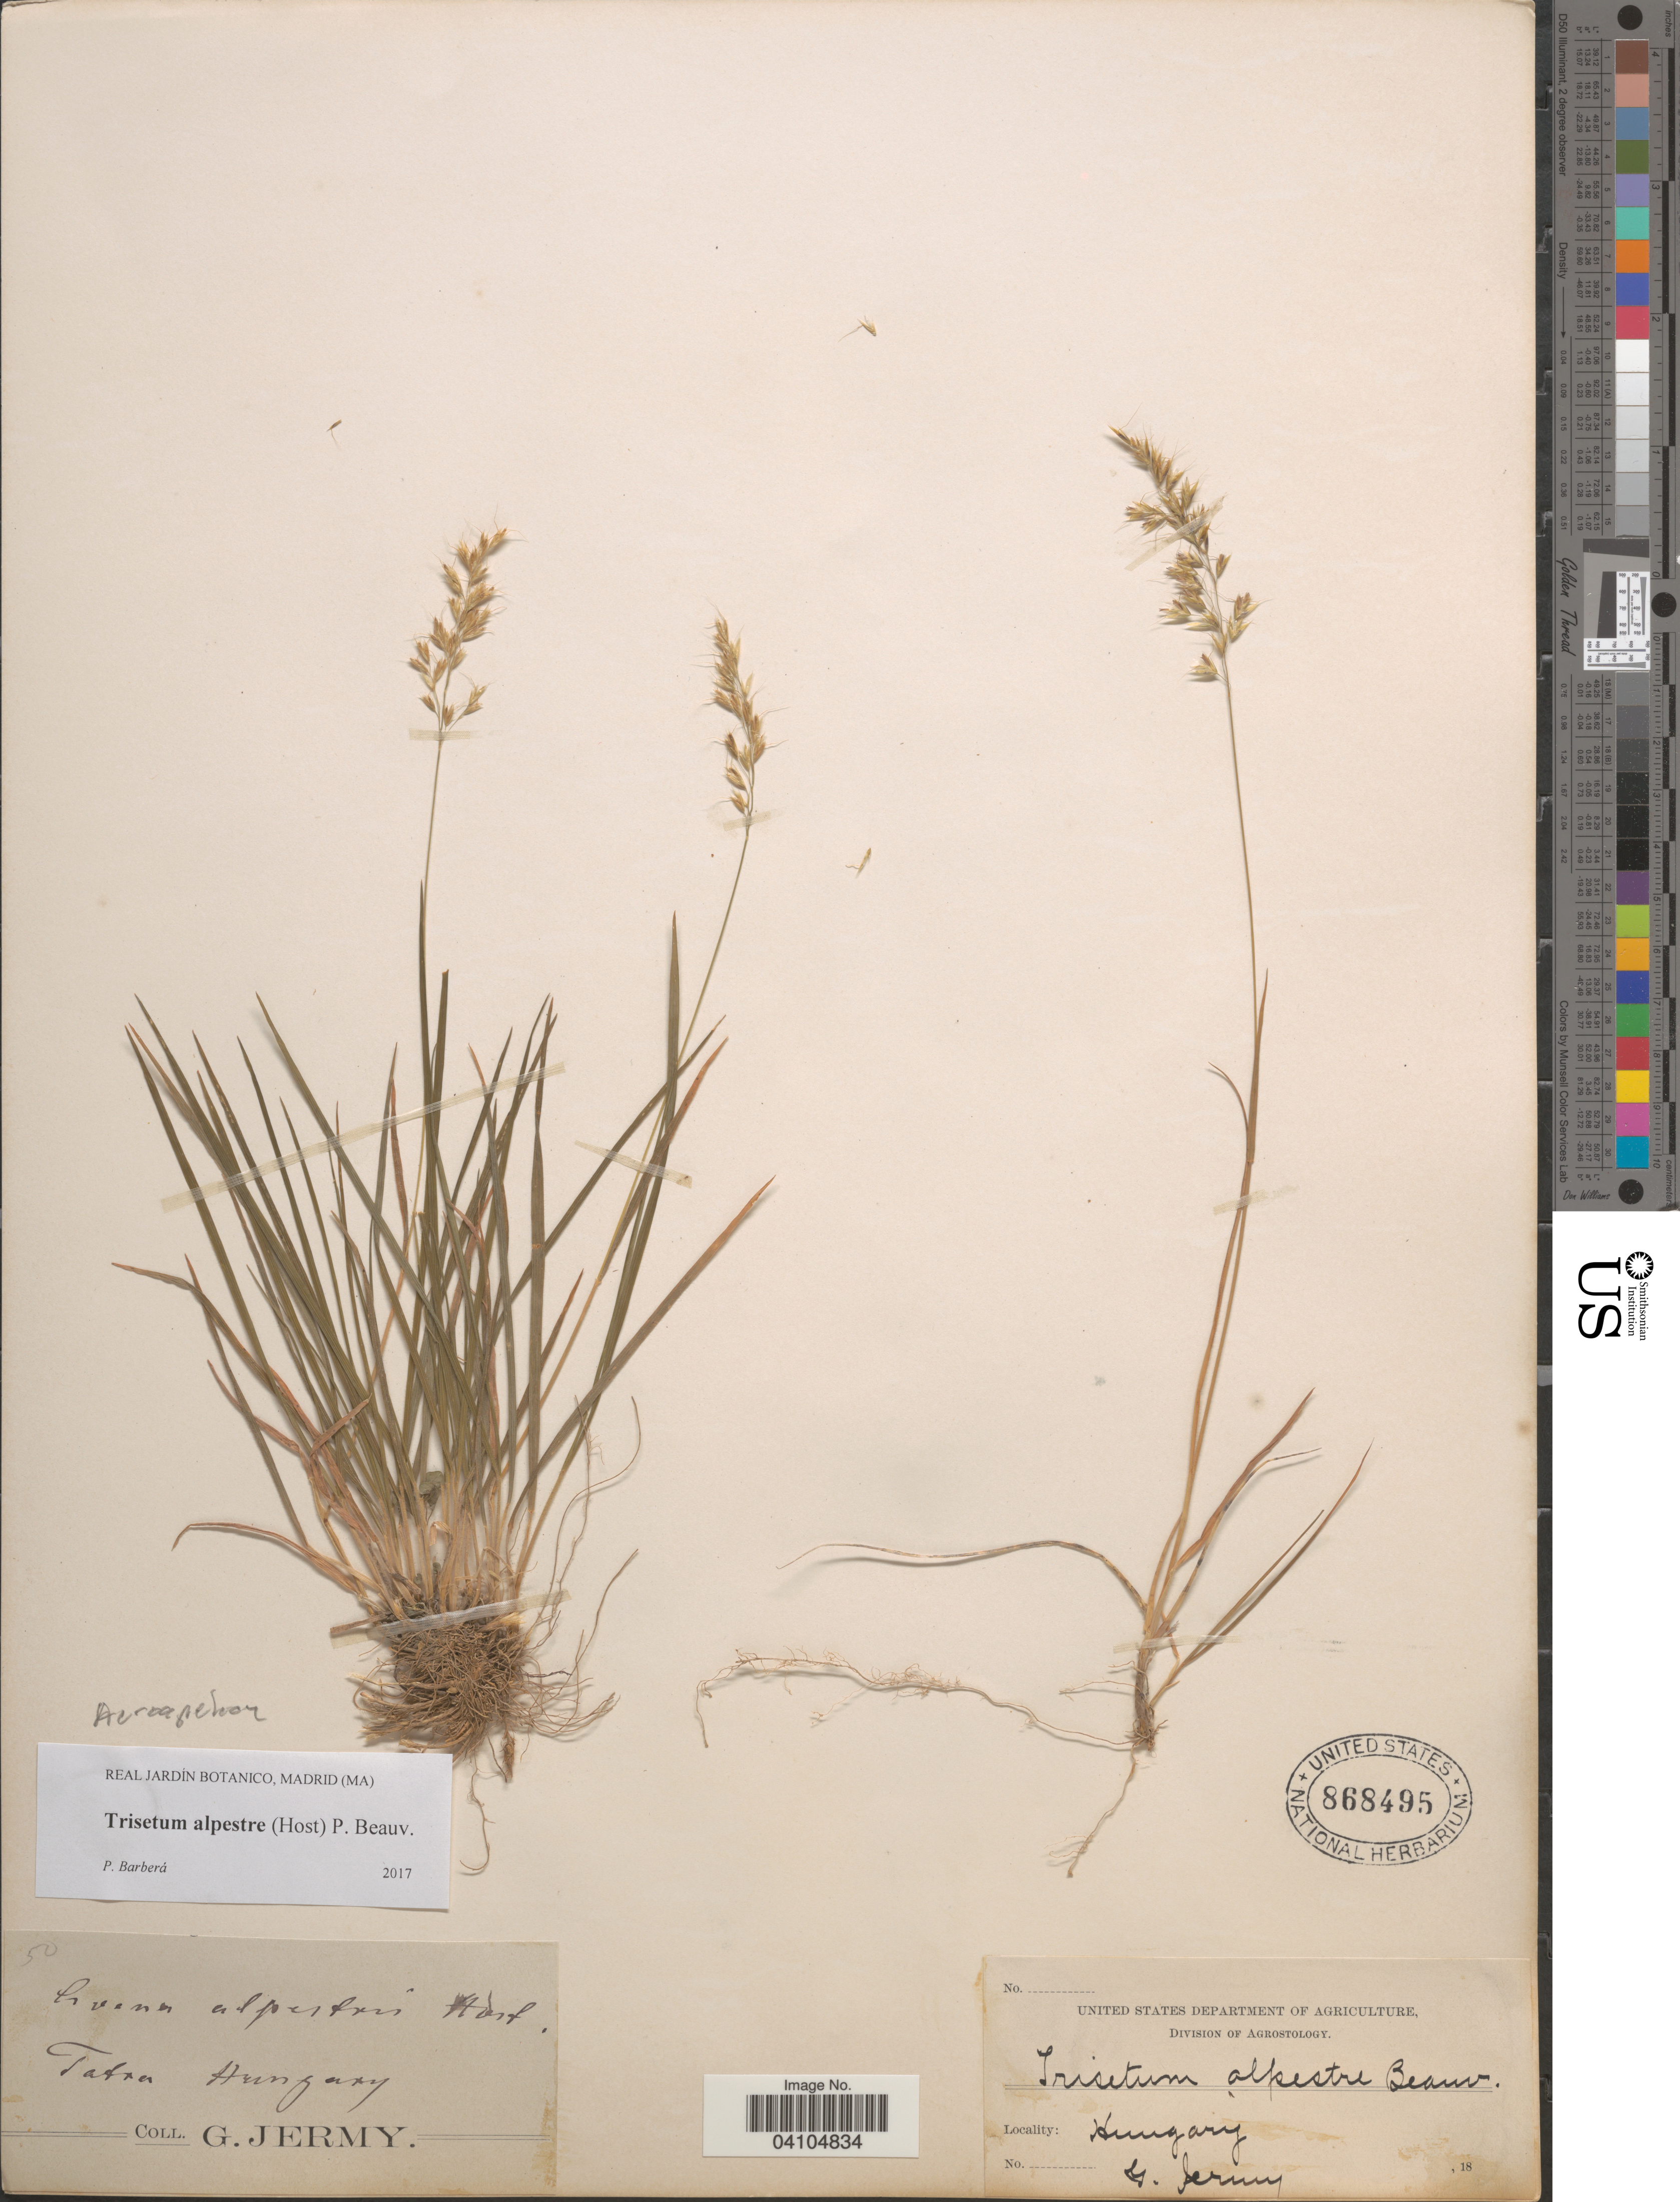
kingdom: Plantae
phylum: Tracheophyta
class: Liliopsida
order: Poales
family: Poaceae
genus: Acrospelion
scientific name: Acrospelion alpestre ined.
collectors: G. Jermy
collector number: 50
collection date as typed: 18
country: Hungary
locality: Tatra.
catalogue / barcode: US 868495